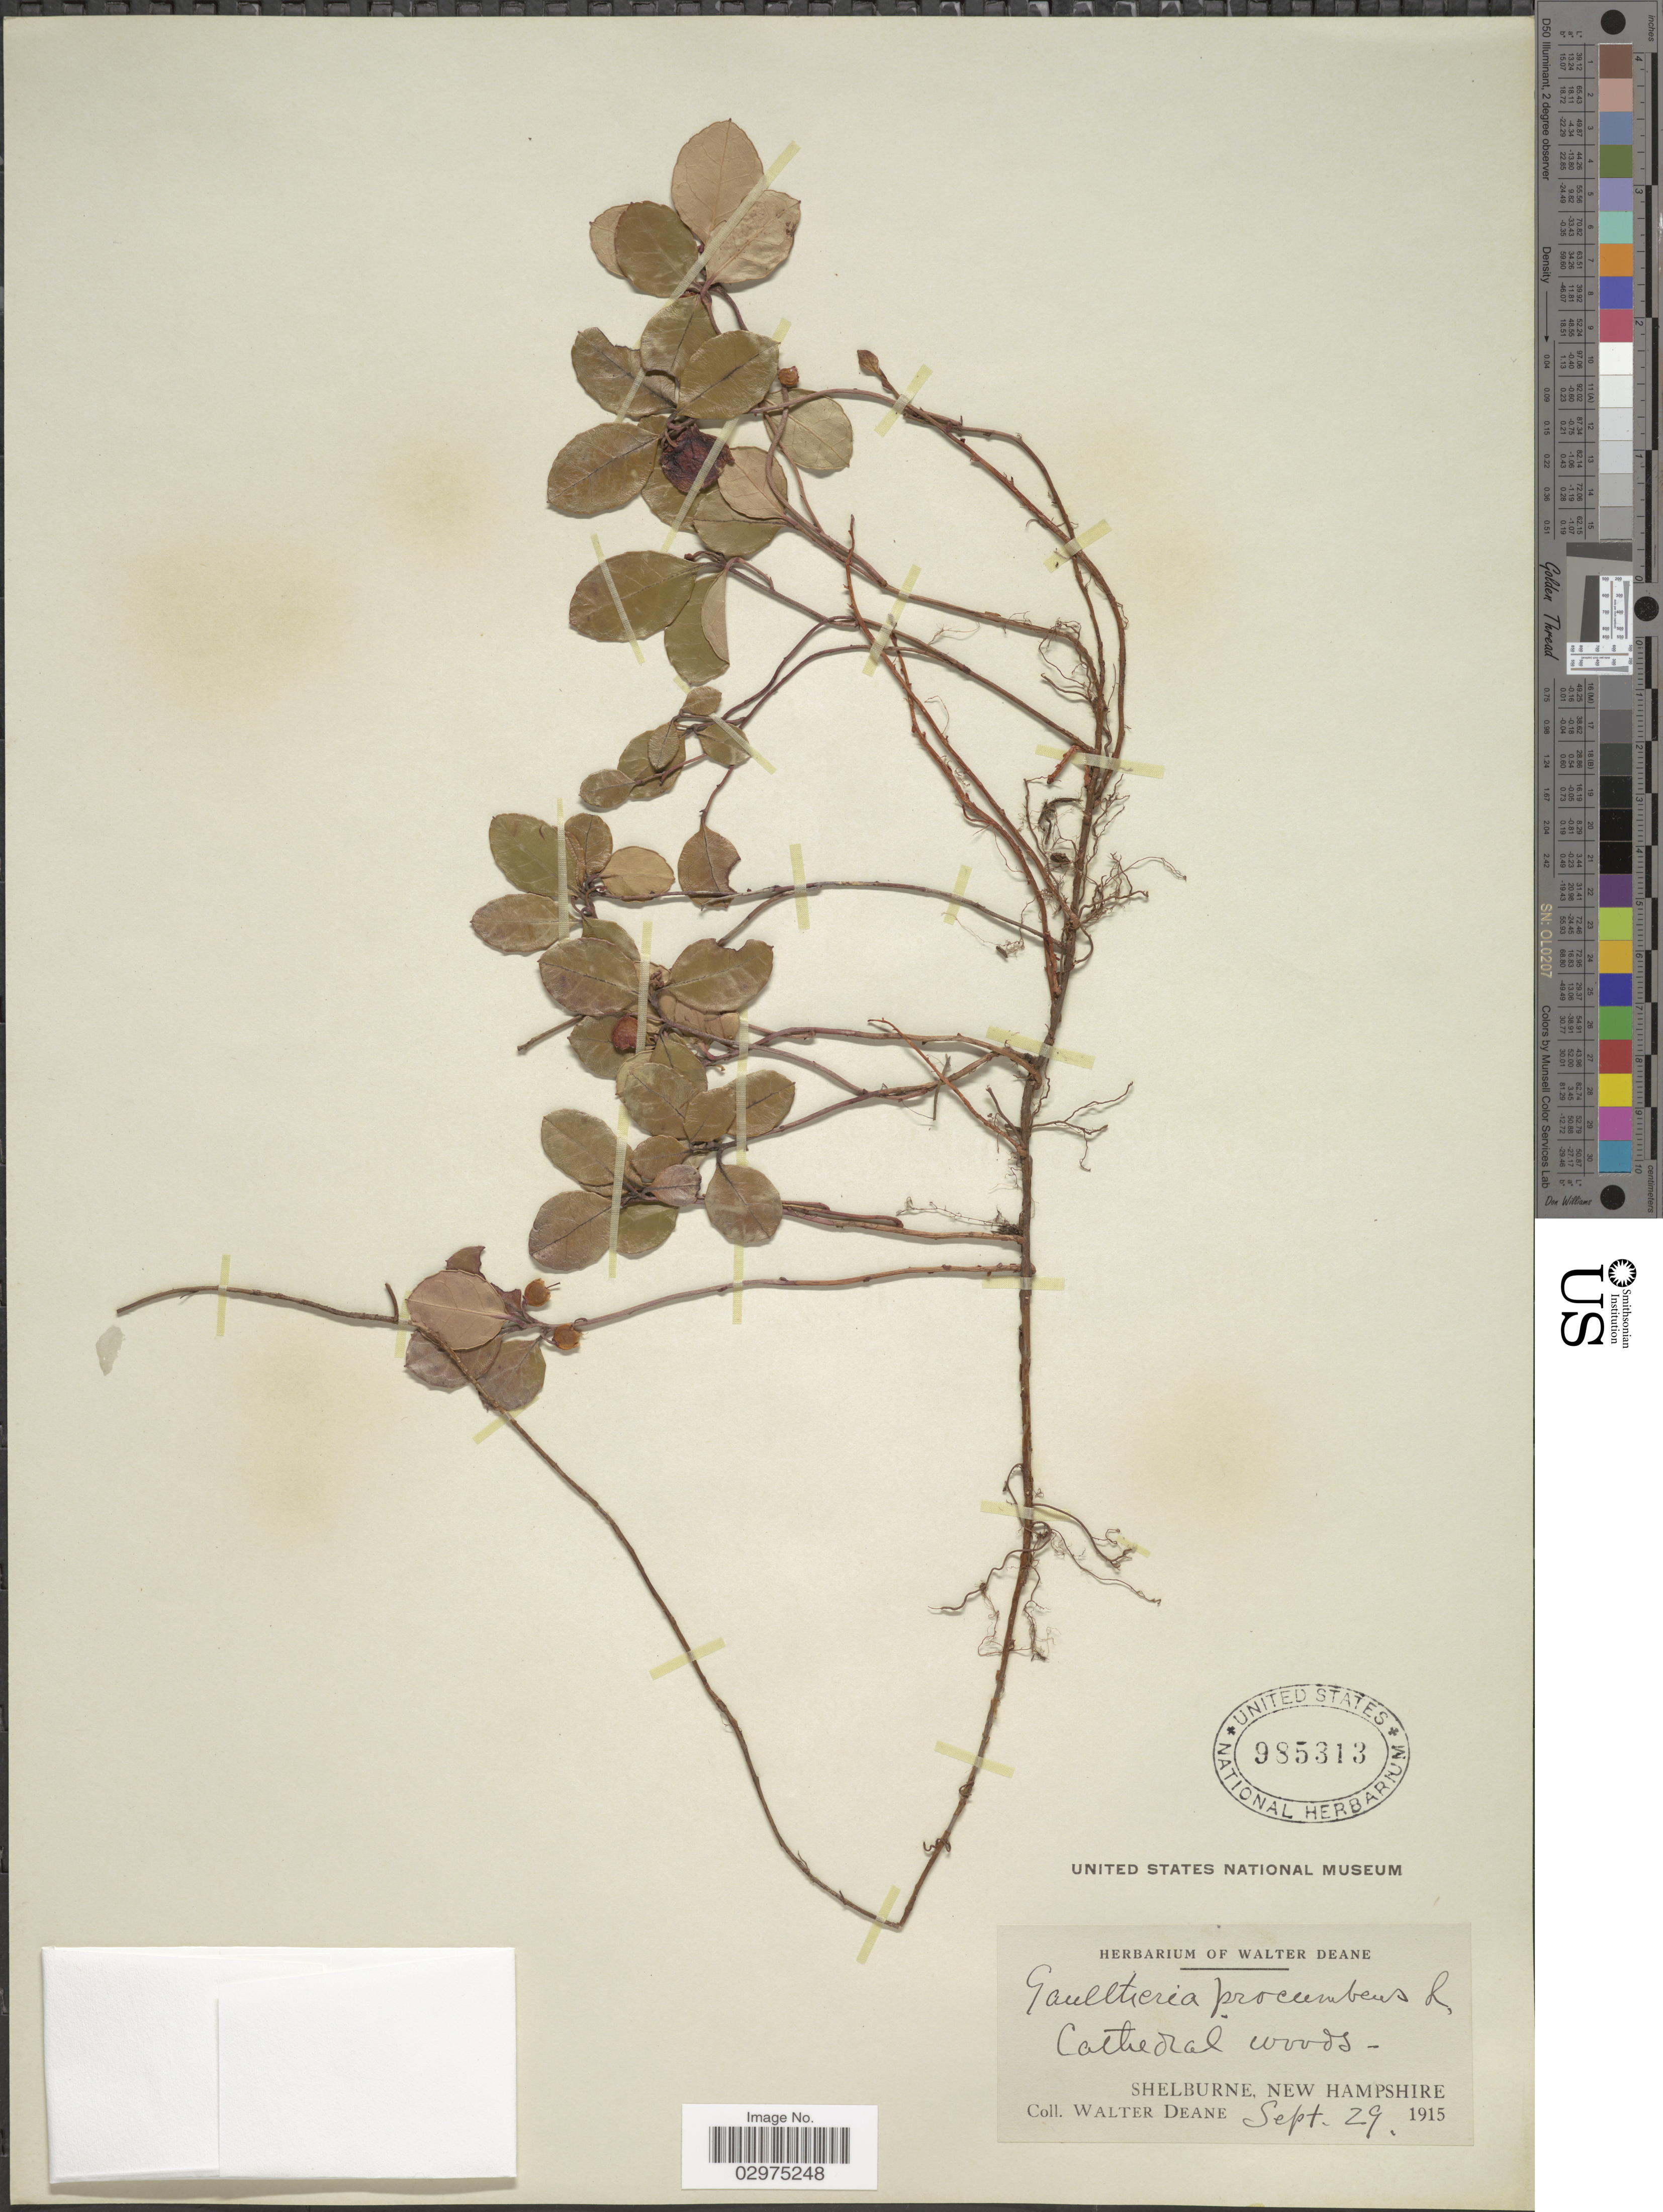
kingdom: Plantae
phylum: Tracheophyta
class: Magnoliopsida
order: Ericales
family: Ericaceae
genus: Gaultheria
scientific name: Gaultheria procumbens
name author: L.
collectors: W. Deane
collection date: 1915-09-29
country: United States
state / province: New Hampshire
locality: Cathedral Woods. Shelburne.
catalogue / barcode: US 985313